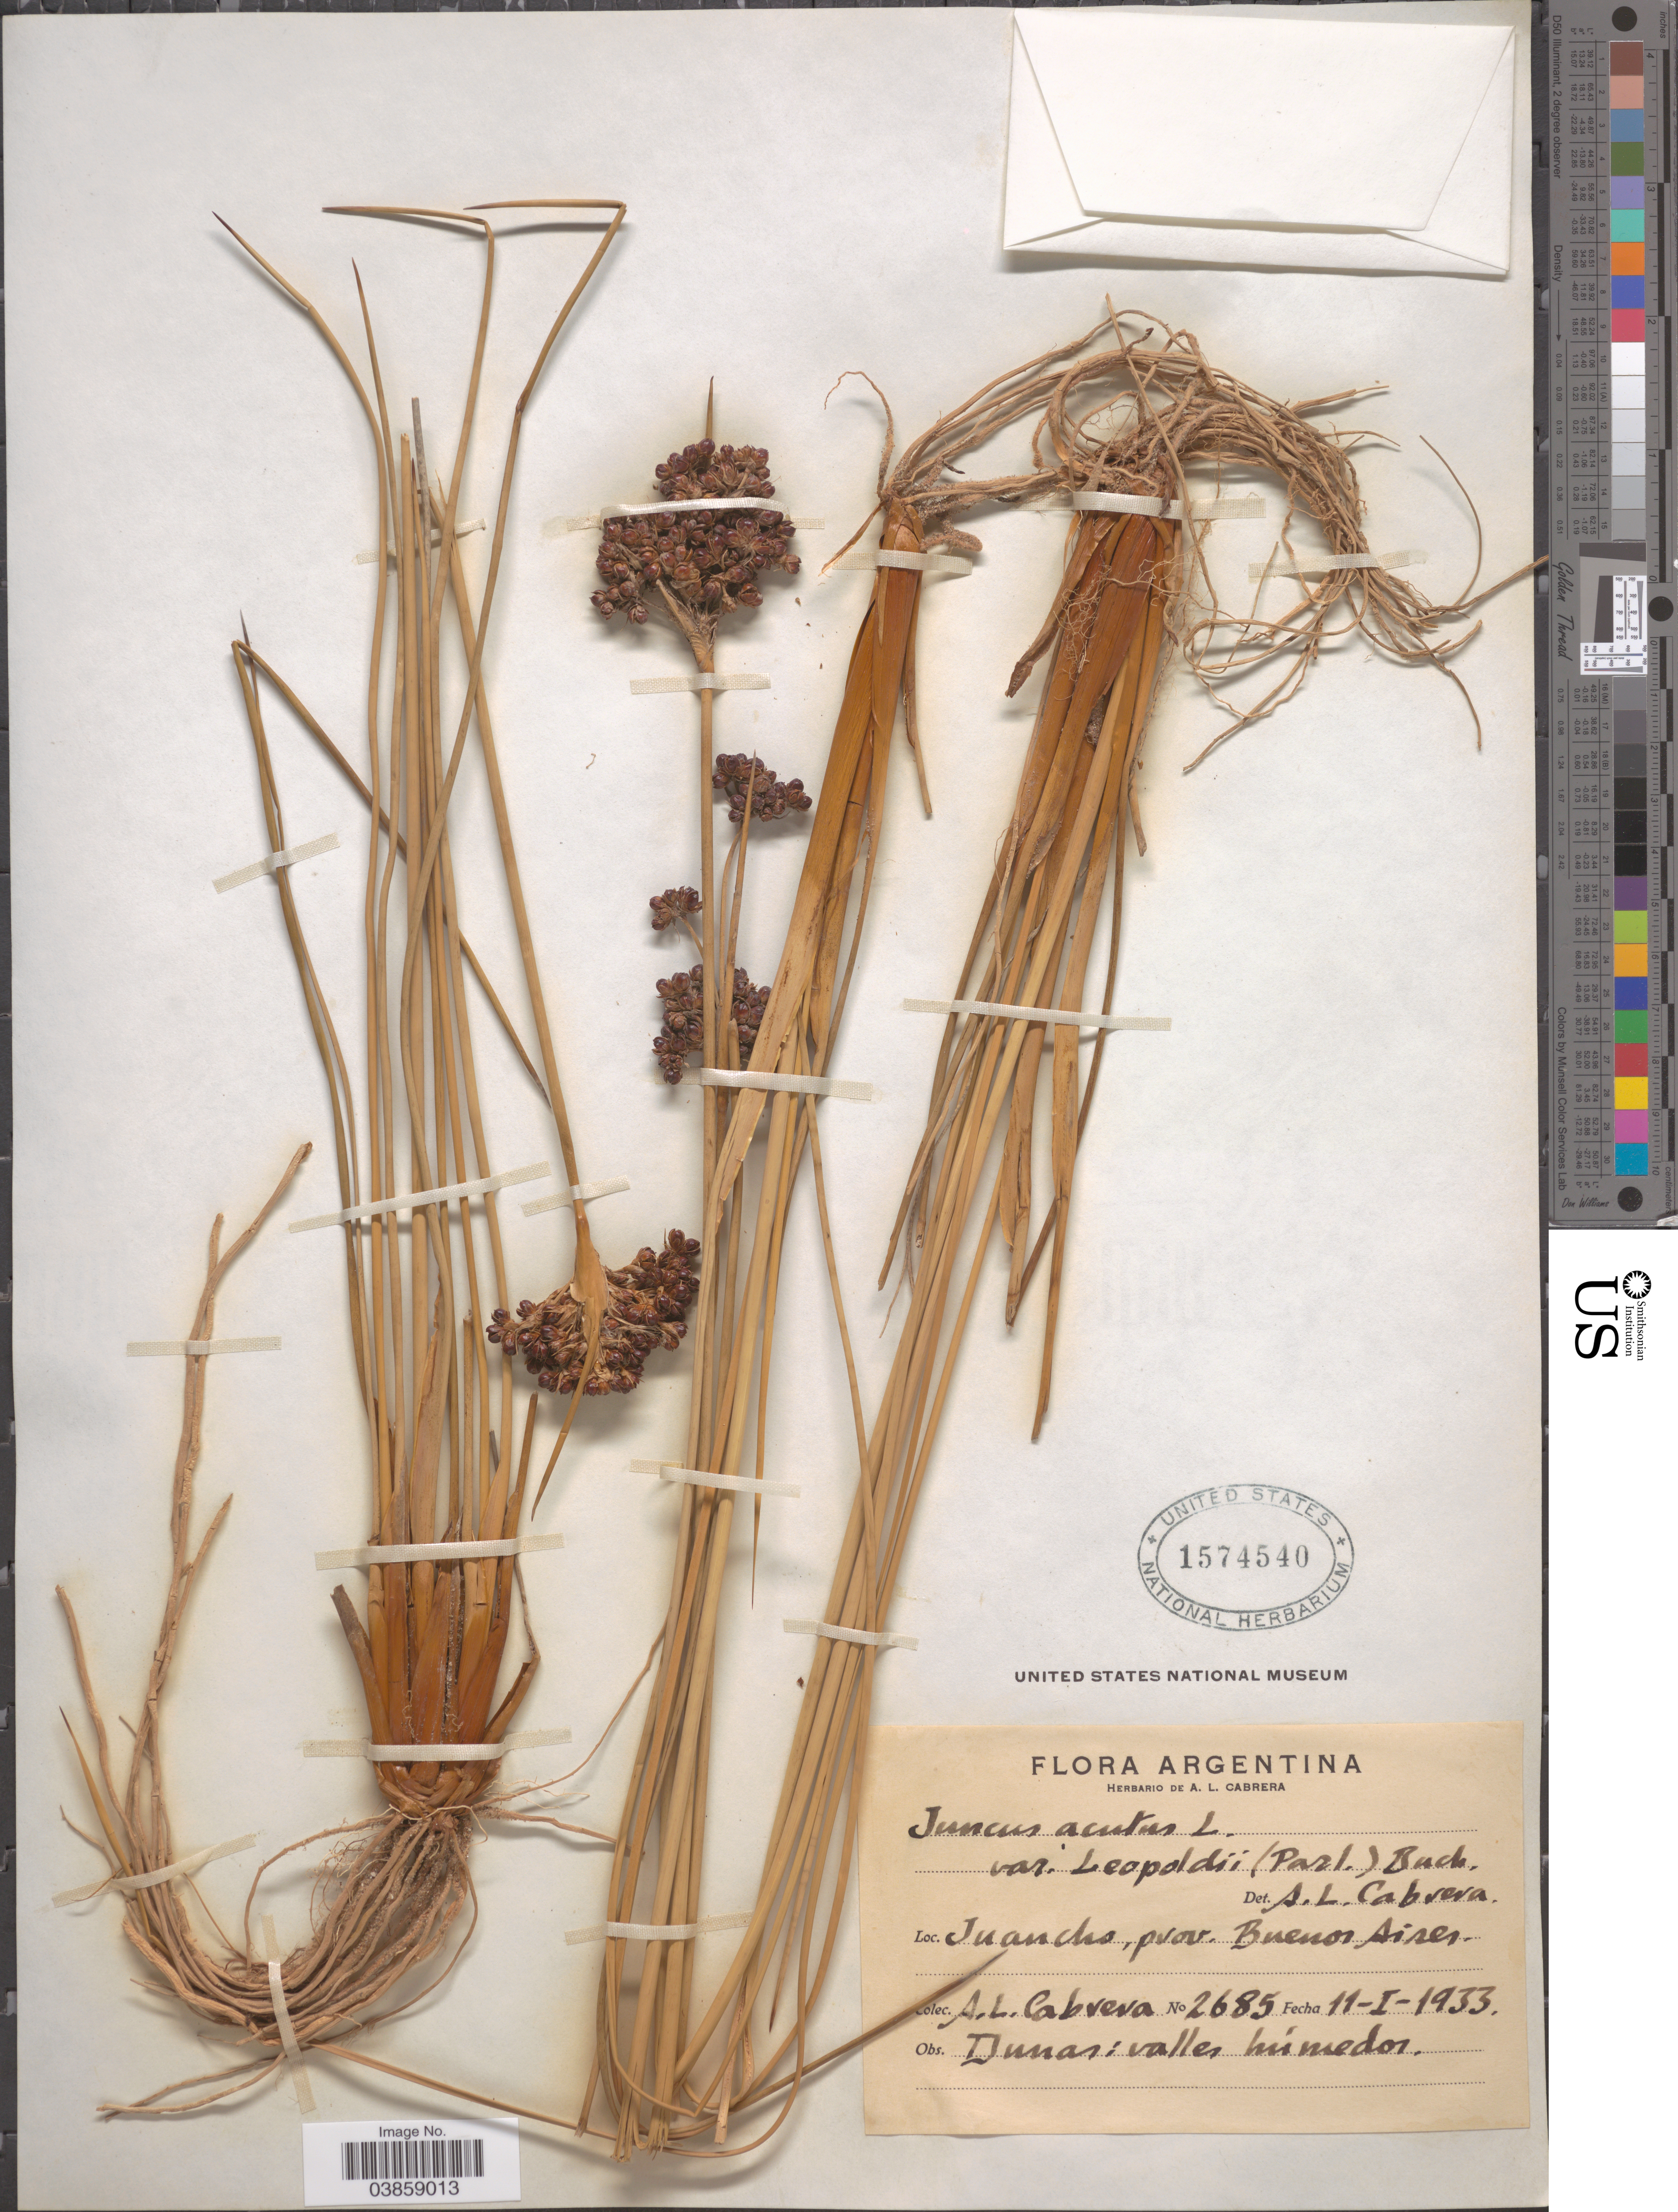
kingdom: Plantae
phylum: Tracheophyta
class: Liliopsida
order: Poales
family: Juncaceae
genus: Juncus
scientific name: Juncus acutus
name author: L.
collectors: A. L. Cabrera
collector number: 2685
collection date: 1933-01-11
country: Argentina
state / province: Buenos Aires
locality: Juancho.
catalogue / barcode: US 1574540